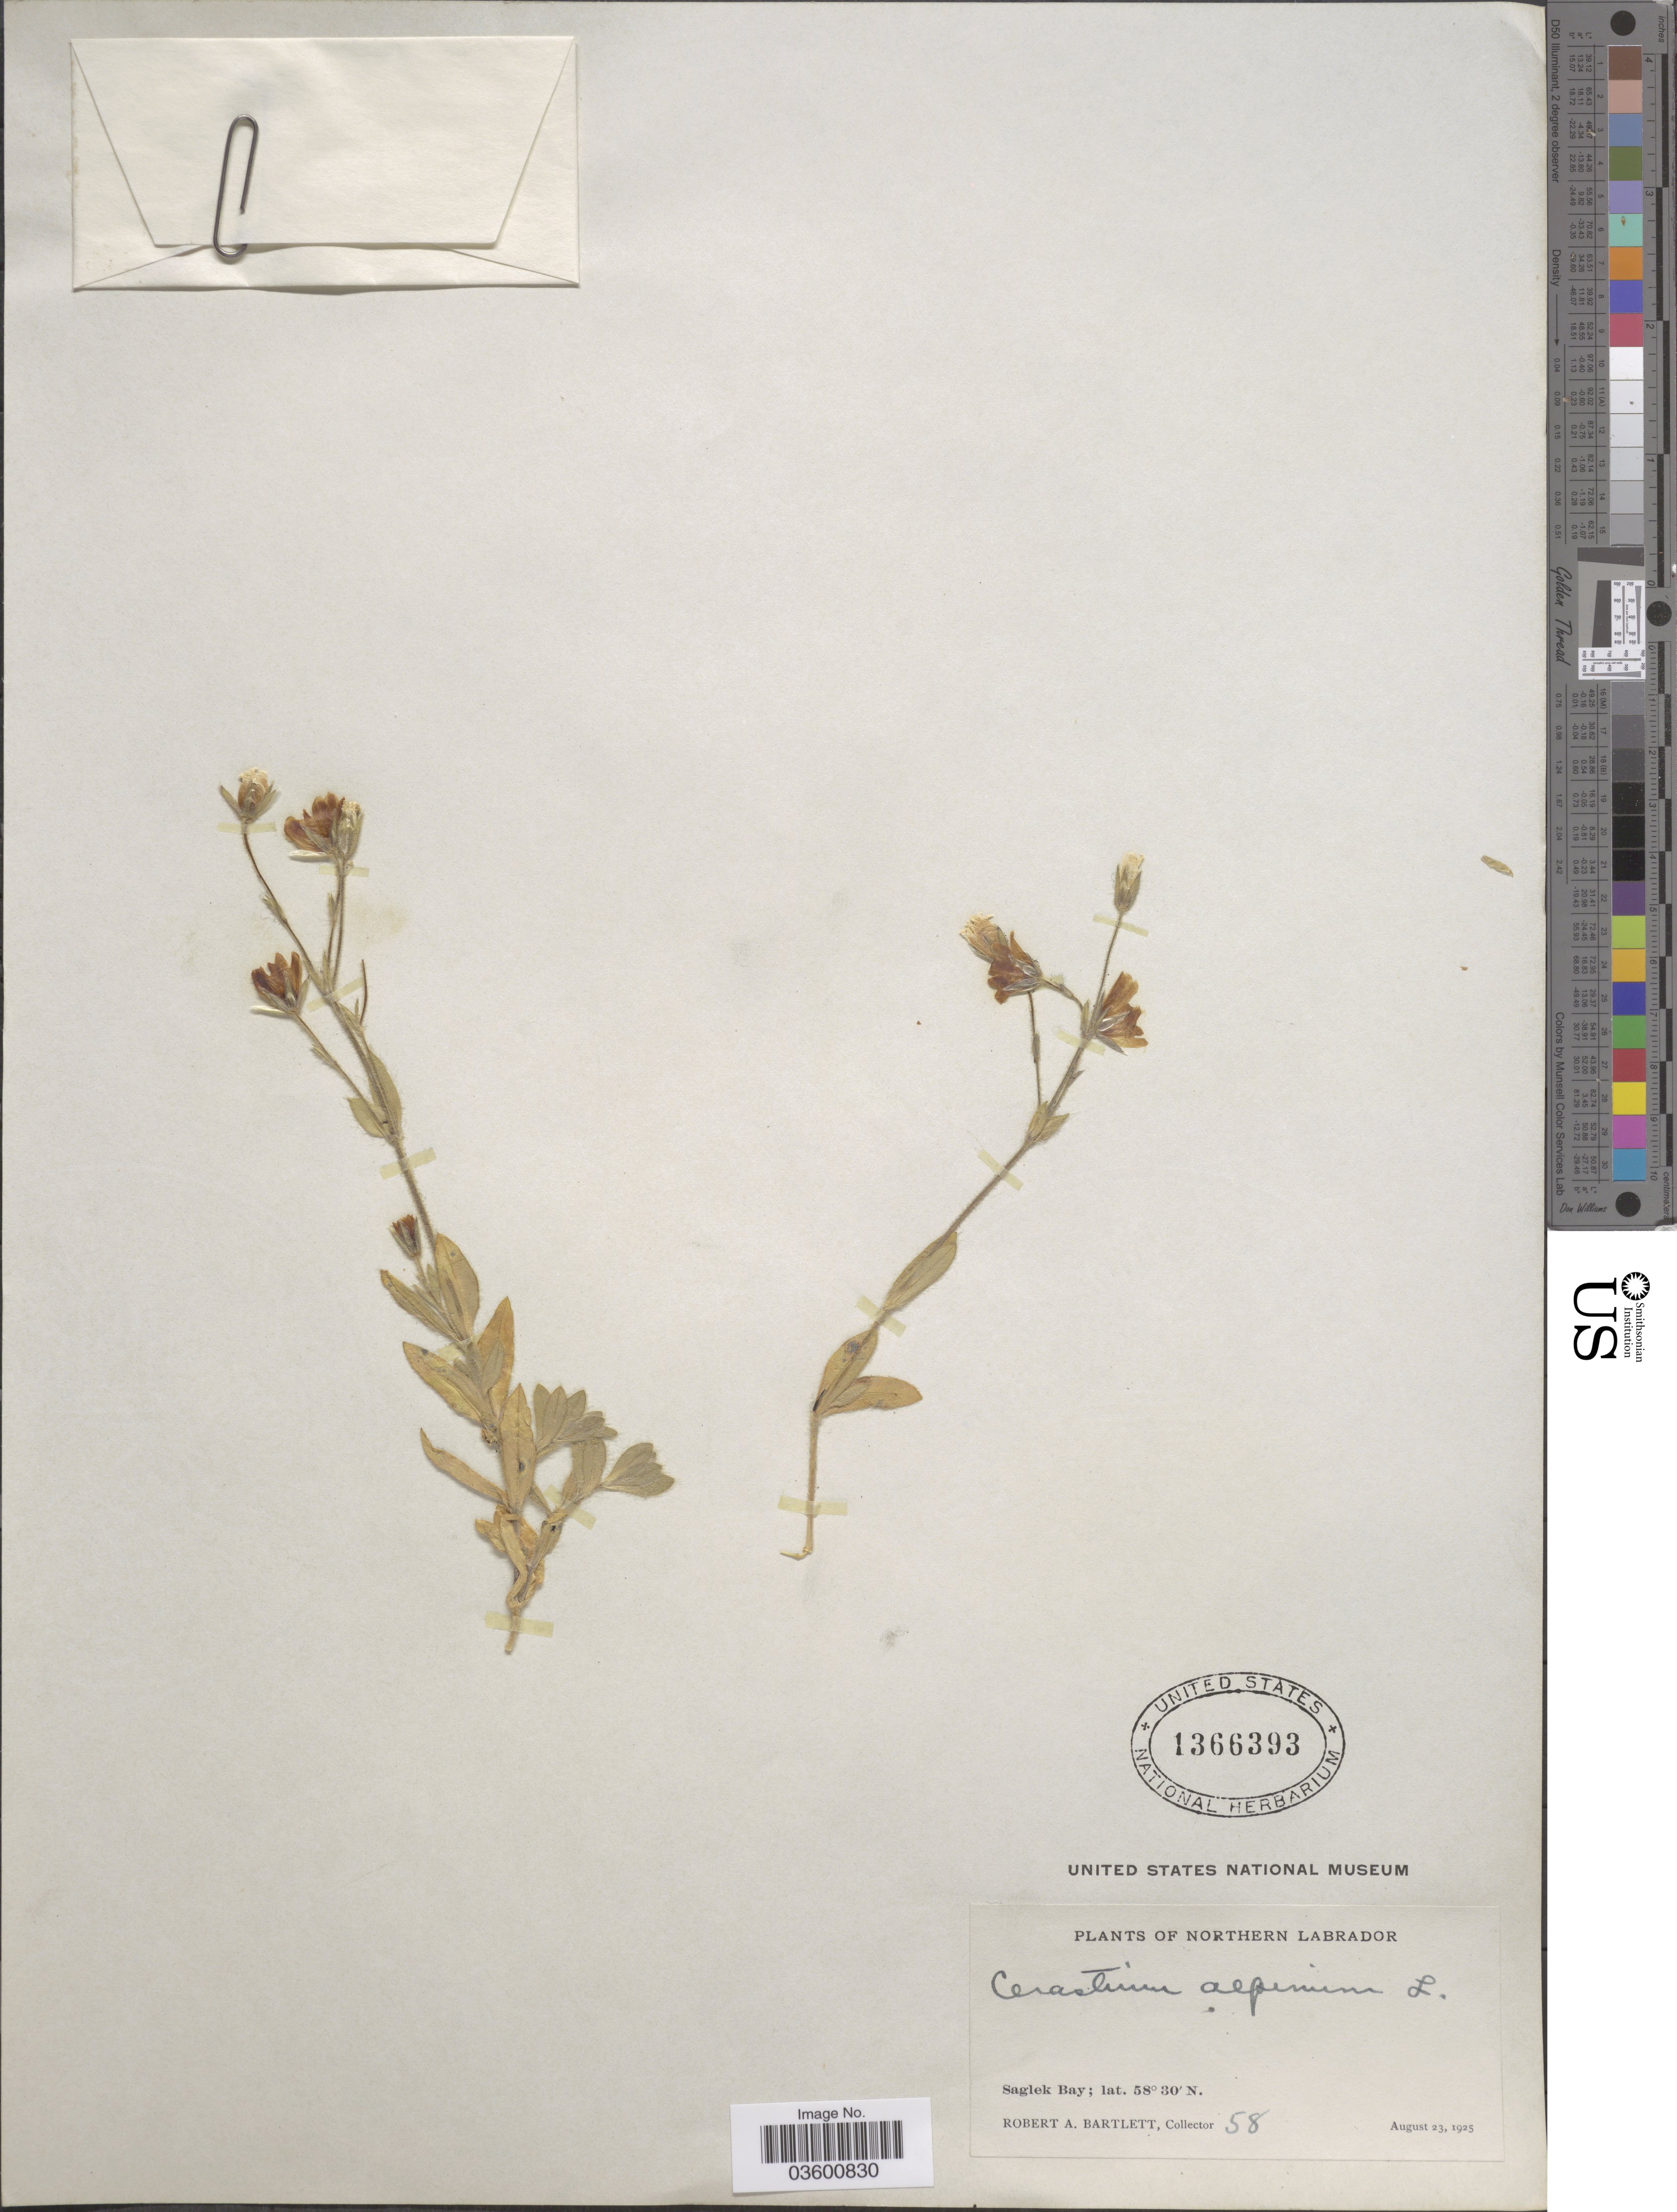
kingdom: Plantae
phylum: Tracheophyta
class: Magnoliopsida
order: Caryophyllales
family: Caryophyllaceae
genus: Cerastium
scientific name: Cerastium alpinum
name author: L.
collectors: R. A. Bartlett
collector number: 58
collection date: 1925-08-23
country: Canada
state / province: Newfoundland and Labrador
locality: Northern Labrador. Saglek Bay.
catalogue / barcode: US 1366393